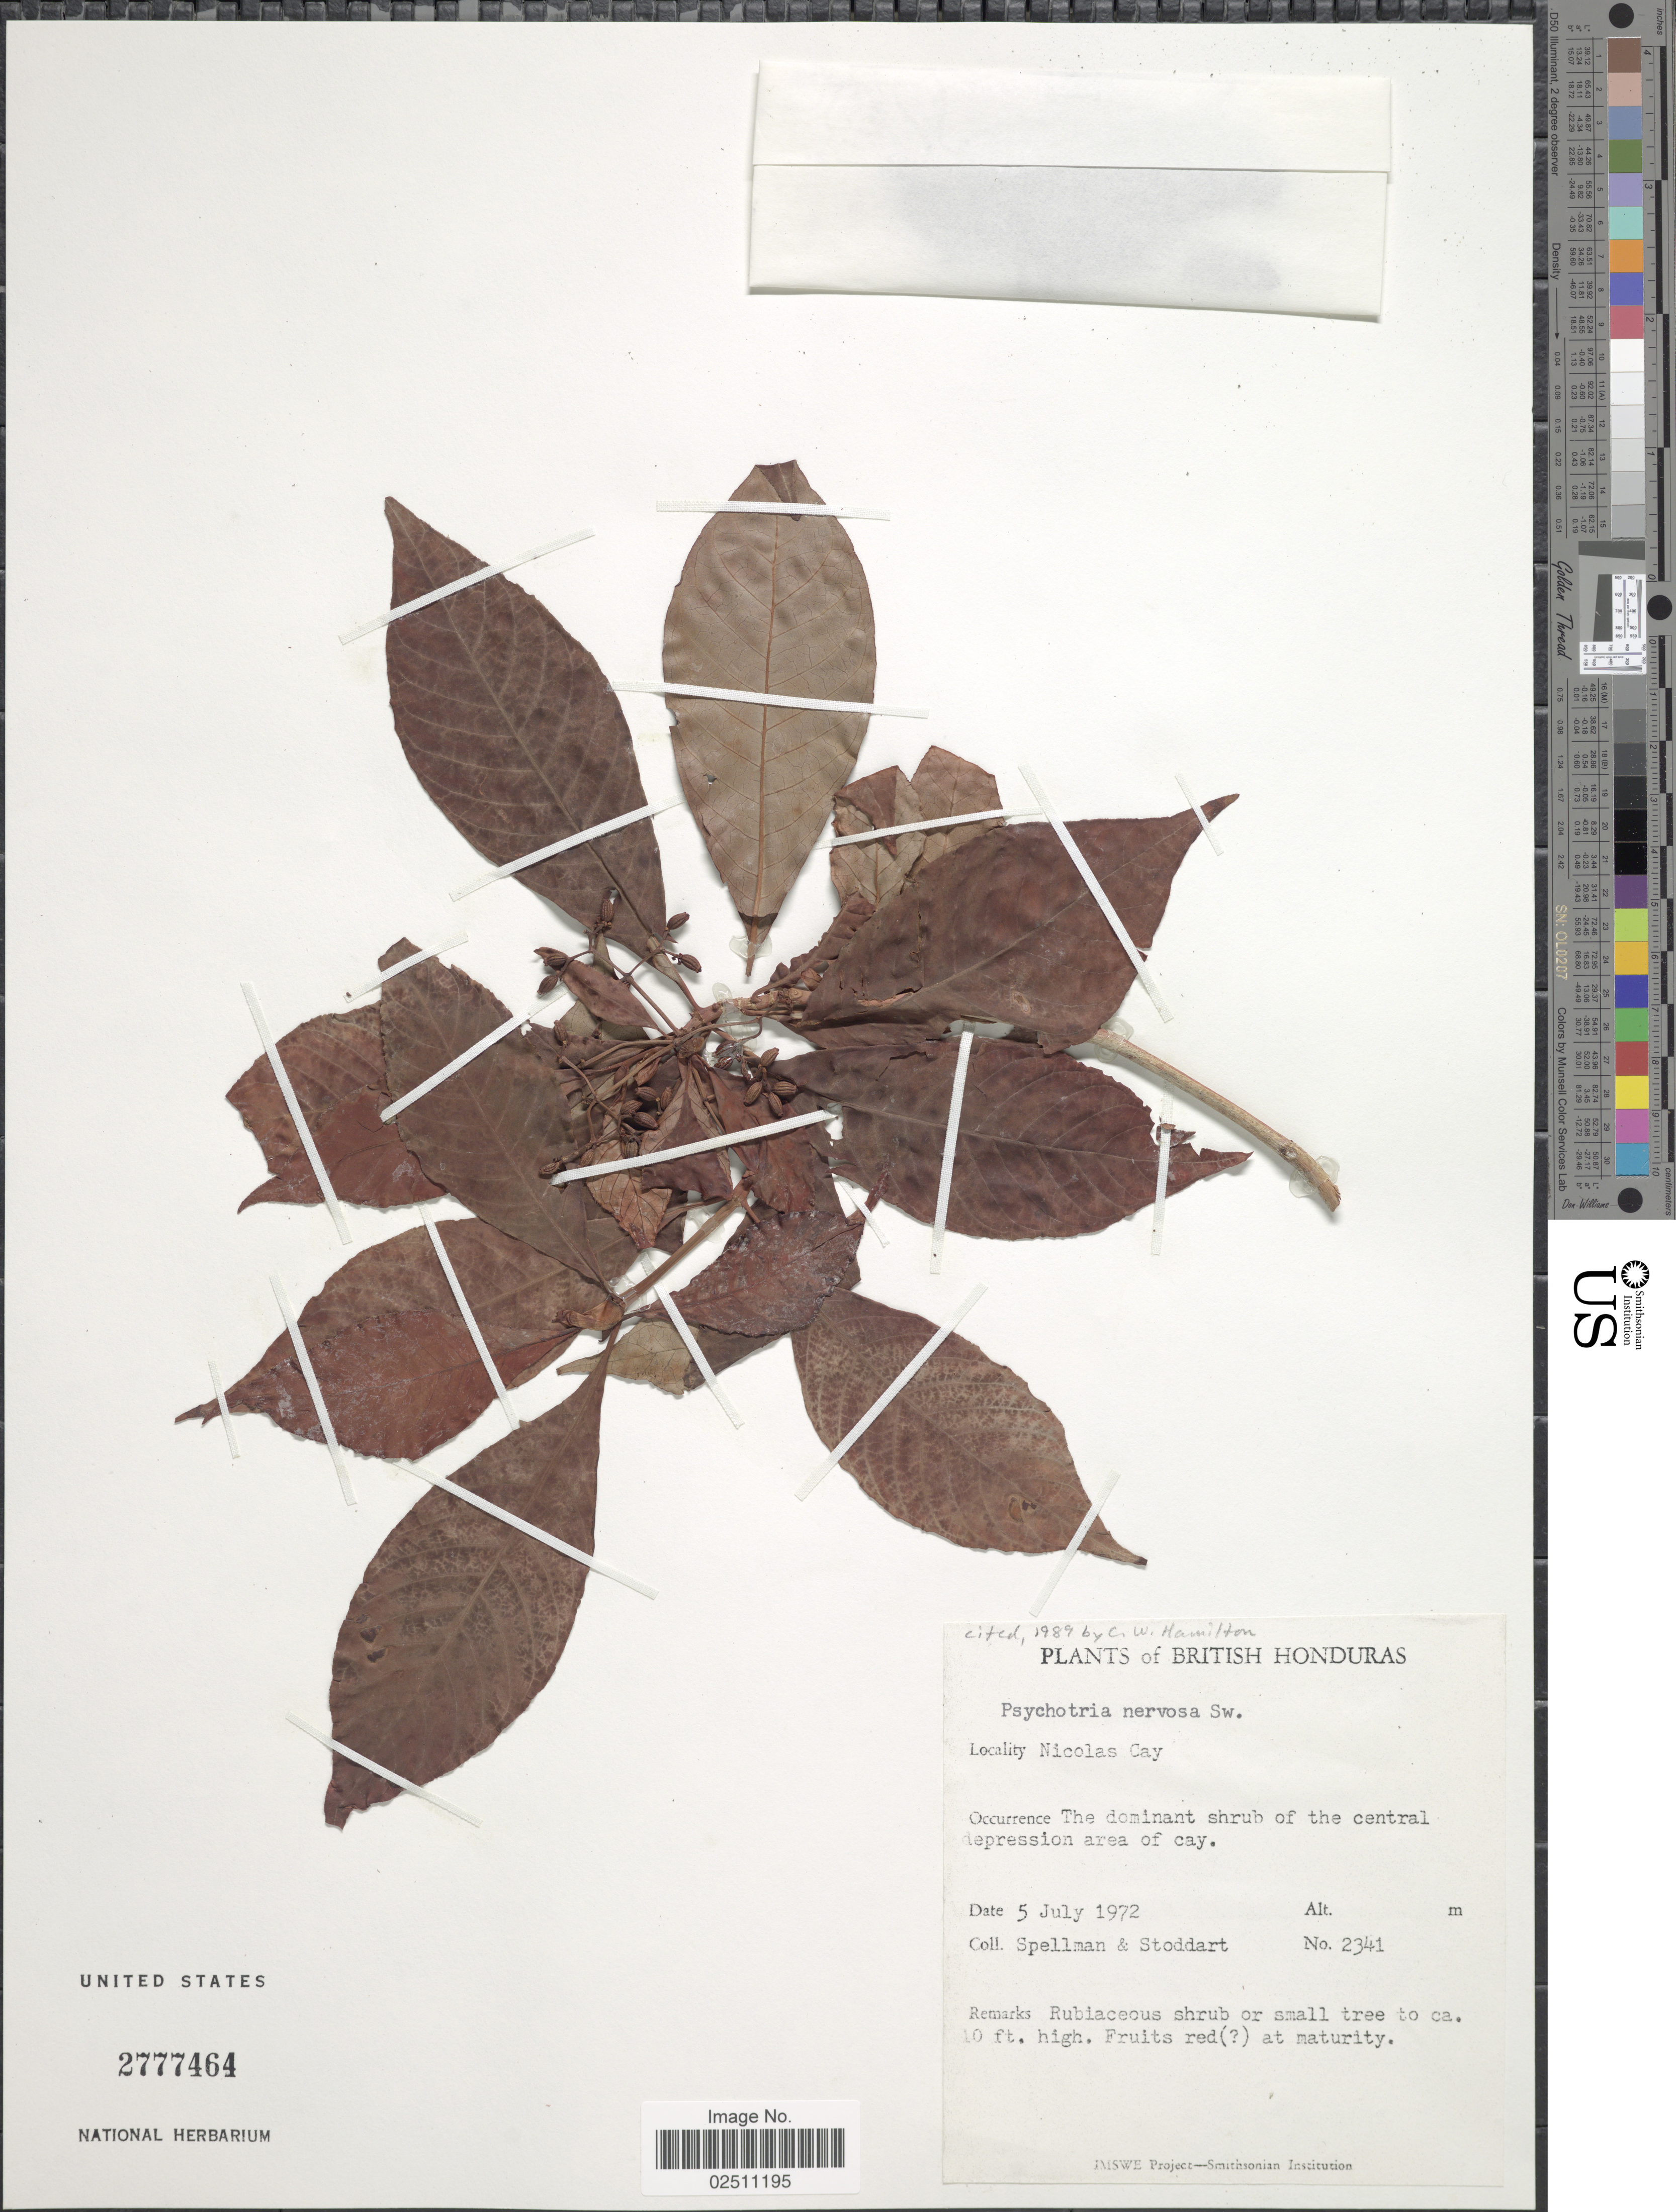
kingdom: Plantae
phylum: Tracheophyta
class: Magnoliopsida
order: Gentianales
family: Rubiaceae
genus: Psychotria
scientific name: Psychotria nervosa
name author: Sw.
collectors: Spellman, -- & -. Stoddart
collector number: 2341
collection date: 1972-07-05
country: Belize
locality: British Honduras, Nicolas Cay, the central depression area of cay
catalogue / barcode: US 2777464